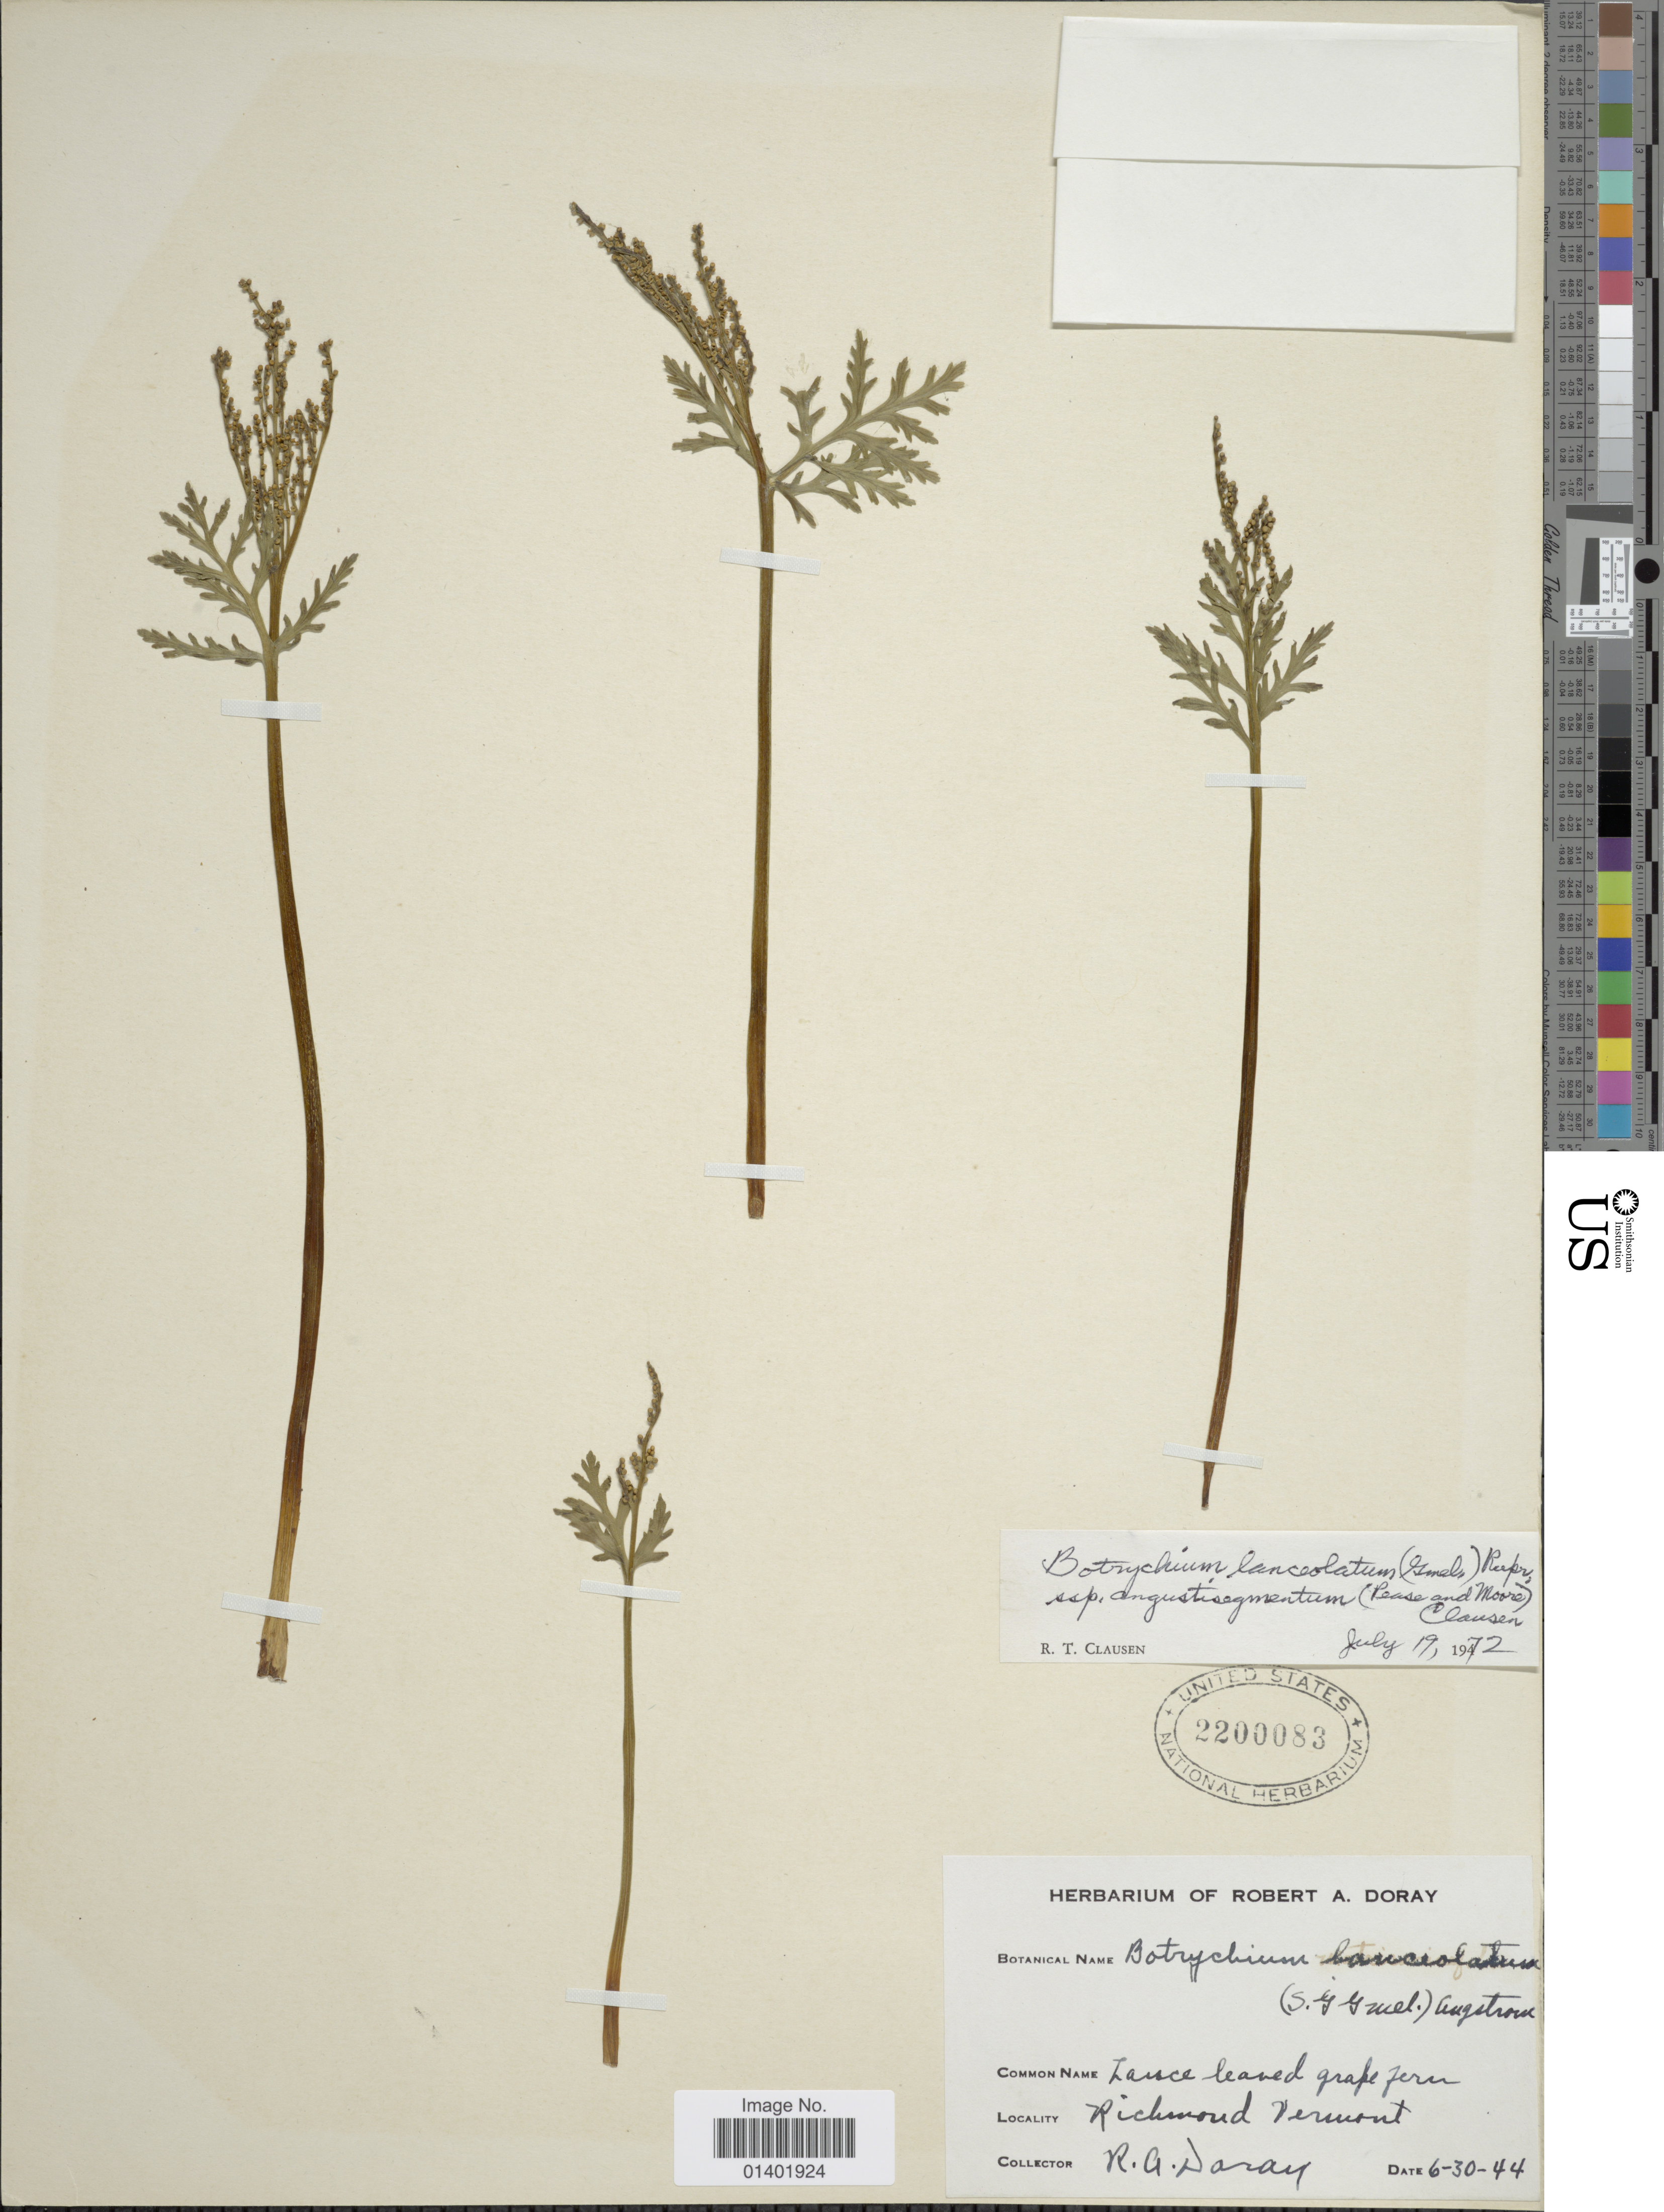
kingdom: Plantae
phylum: Tracheophyta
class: Polypodiopsida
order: Ophioglossales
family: Ophioglossaceae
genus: Botrychium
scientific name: Botrychium lanceolatum subsp. angustisegmentum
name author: (Pease & A.H. Moore) R.T. Clausen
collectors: R. Paray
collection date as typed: Transcribed d/m/y: 30/6/44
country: United States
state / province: Vermont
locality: Richmond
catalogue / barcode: US 2200083